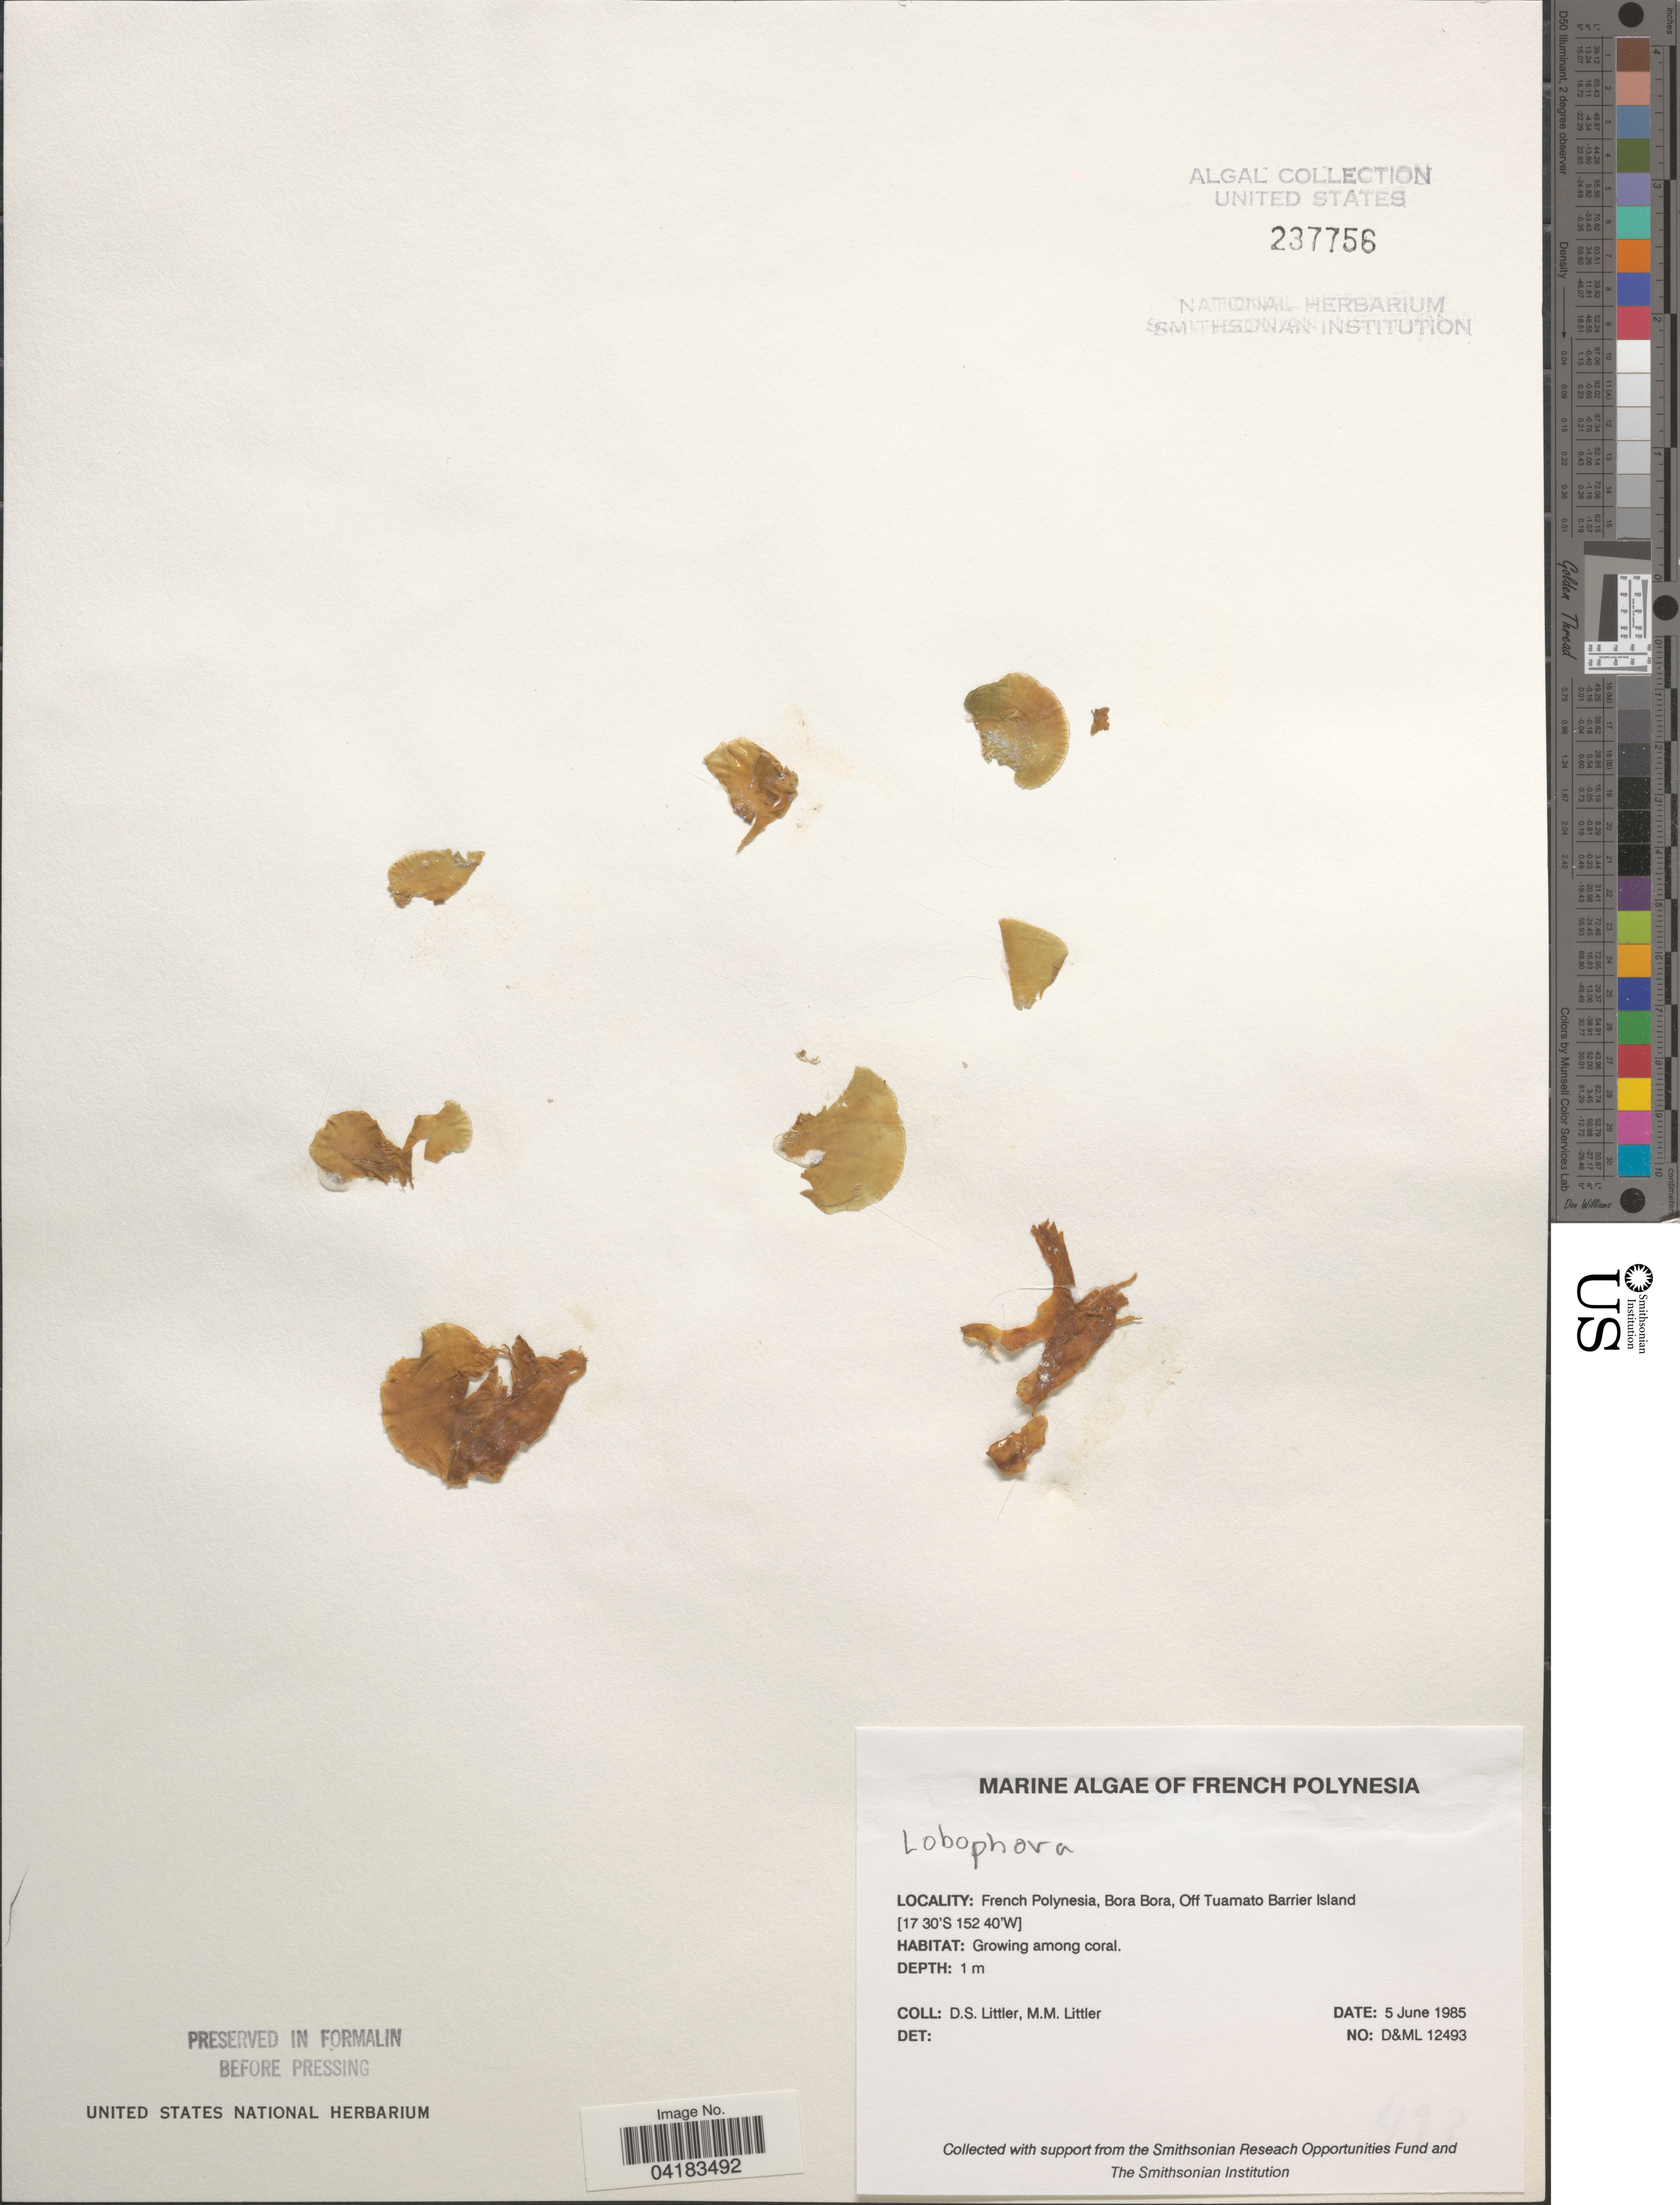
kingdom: Chromista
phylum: Ochrophyta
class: Phaeophyceae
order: Dictyotales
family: Dictyotaceae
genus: Lobophora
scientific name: Lobophora sp.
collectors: D. S. Littler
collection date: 1985-06-05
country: French Polynesia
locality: Bora Bora, Off Tuamato Barrier Island.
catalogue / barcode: US 237756